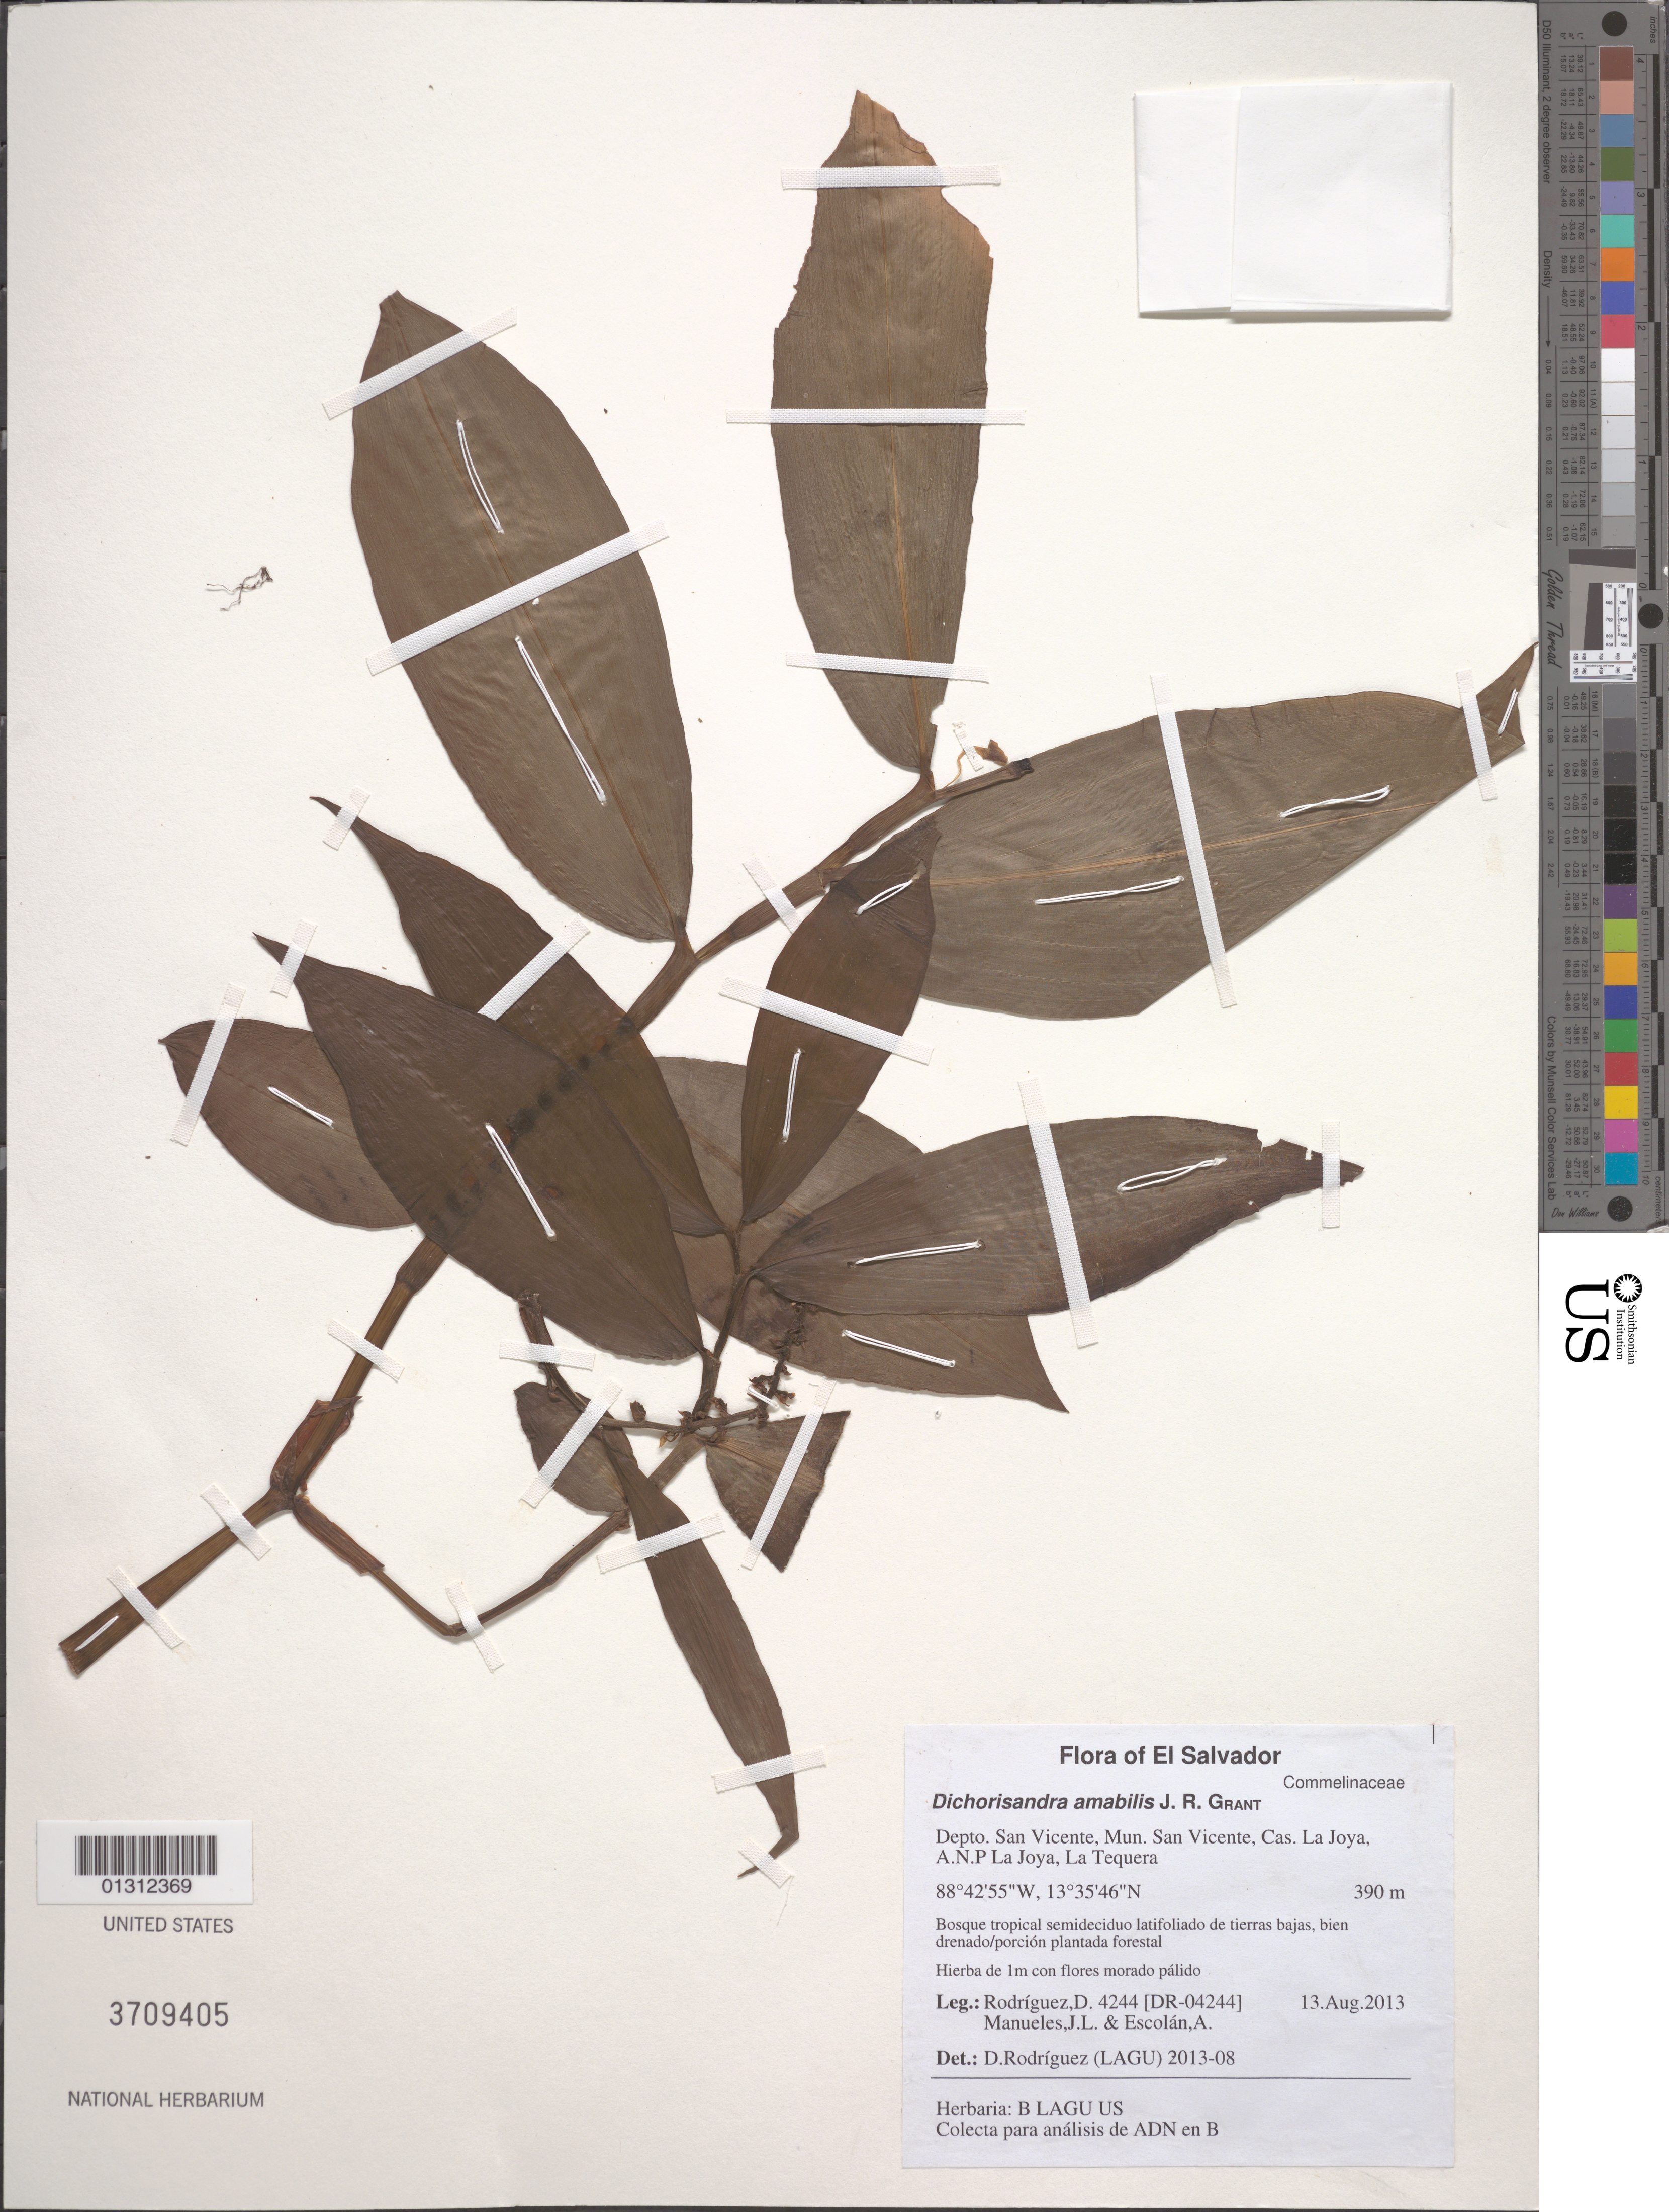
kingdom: Plantae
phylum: Tracheophyta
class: Liliopsida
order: Commelinales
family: Commelinaceae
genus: Dichorisandra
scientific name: Dichorisandra amabilis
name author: J.R. Grant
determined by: Rodriguez, D.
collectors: D. Rodriguez, J. Manueles & A. Escolán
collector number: DR-04244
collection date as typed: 13.Aug.2013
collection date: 2013-08-13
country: El Salvador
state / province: San Vincente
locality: Depto. San Vincente, Mun. San Vincente, Cas. La Joya, A.N.P. La Joya, La Tequera.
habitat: Bosque tropical semideciduo de tierras bajas, bien drenado/porción plantada forestal.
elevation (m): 390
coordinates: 13 35 46 N, 88 42 55 W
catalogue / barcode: US 3709405